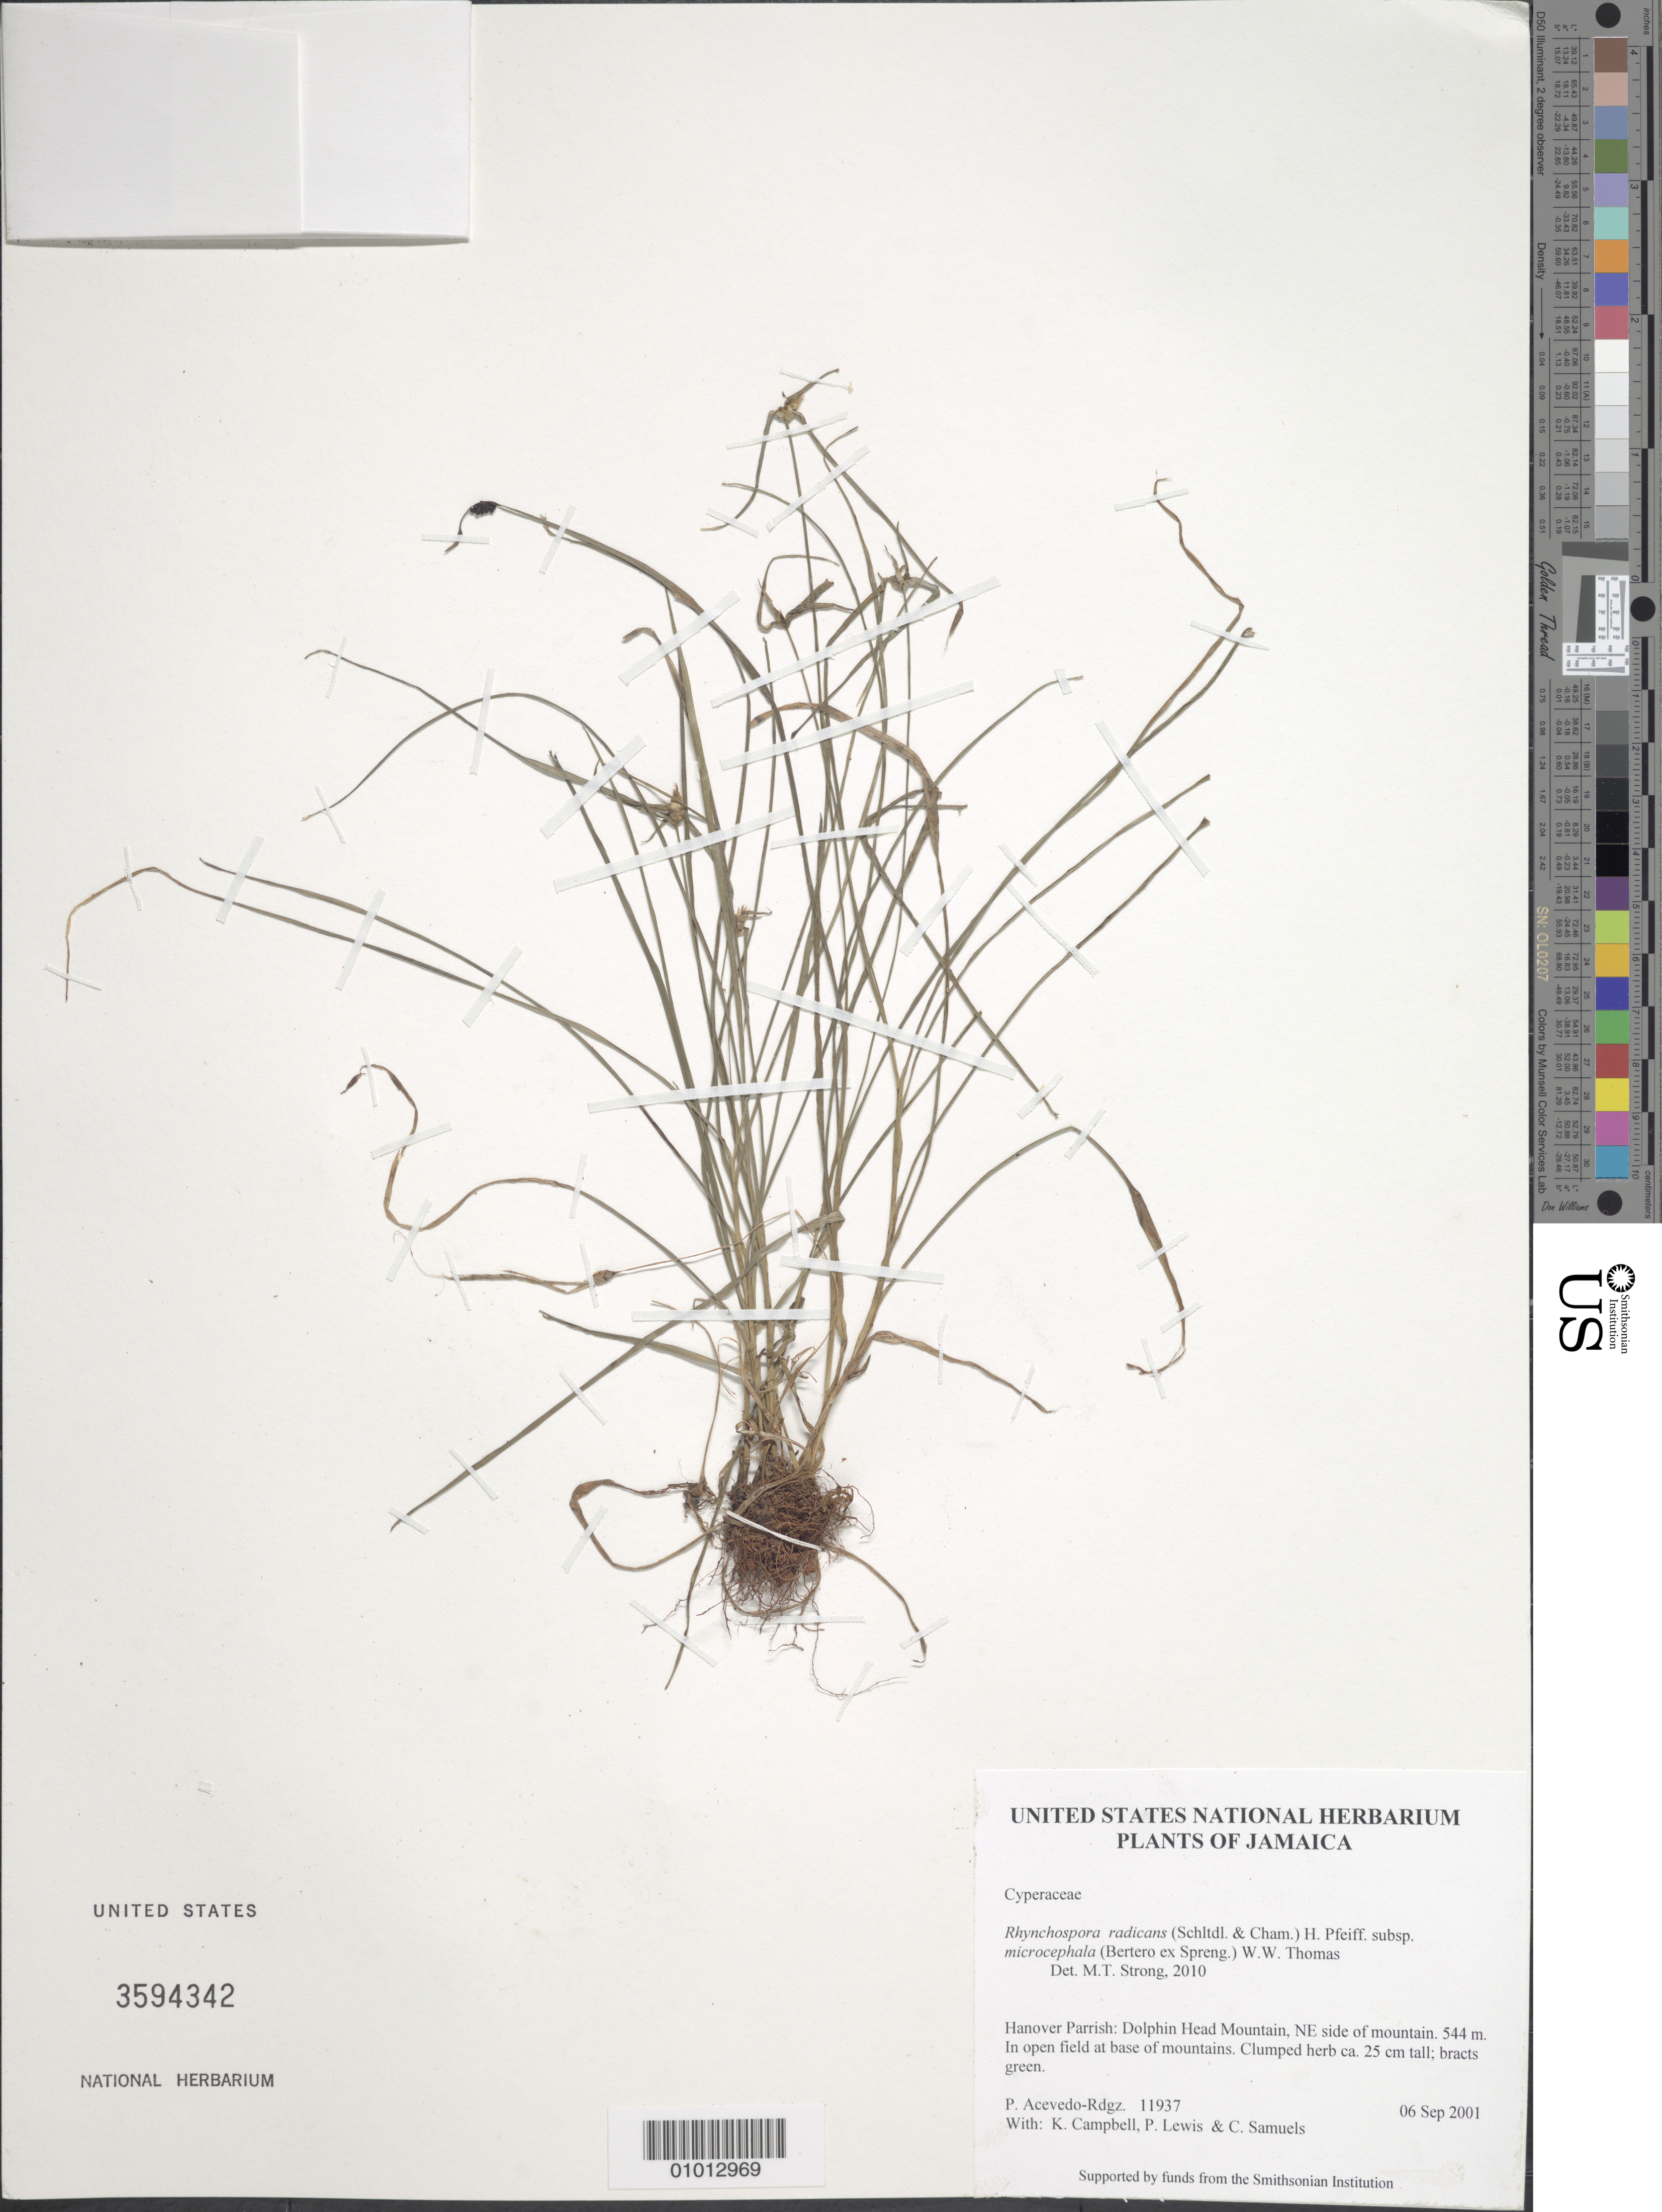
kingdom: Plantae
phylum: Tracheophyta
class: Liliopsida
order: Poales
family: Cyperaceae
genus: Rhynchospora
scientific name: Rhynchospora radicans subsp. microcephala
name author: (Bertero ex Spreng.) W.W. Thomas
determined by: Strong, M. T., (US), Smithsonian Institution - National Museum of Natural History (UNITED STATES)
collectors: P. Acevedo-Rodr., K. Campbell, P. Lewis & C. Samuels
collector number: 11937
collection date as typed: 06 Sep 2001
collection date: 2001-09-06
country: Jamaica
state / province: Hanover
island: Jamaica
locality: Hanover Parrish: Dolphin Head Mountain, NE side of mountain.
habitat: In open field at base of mountains.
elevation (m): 544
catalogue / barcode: US 3594342